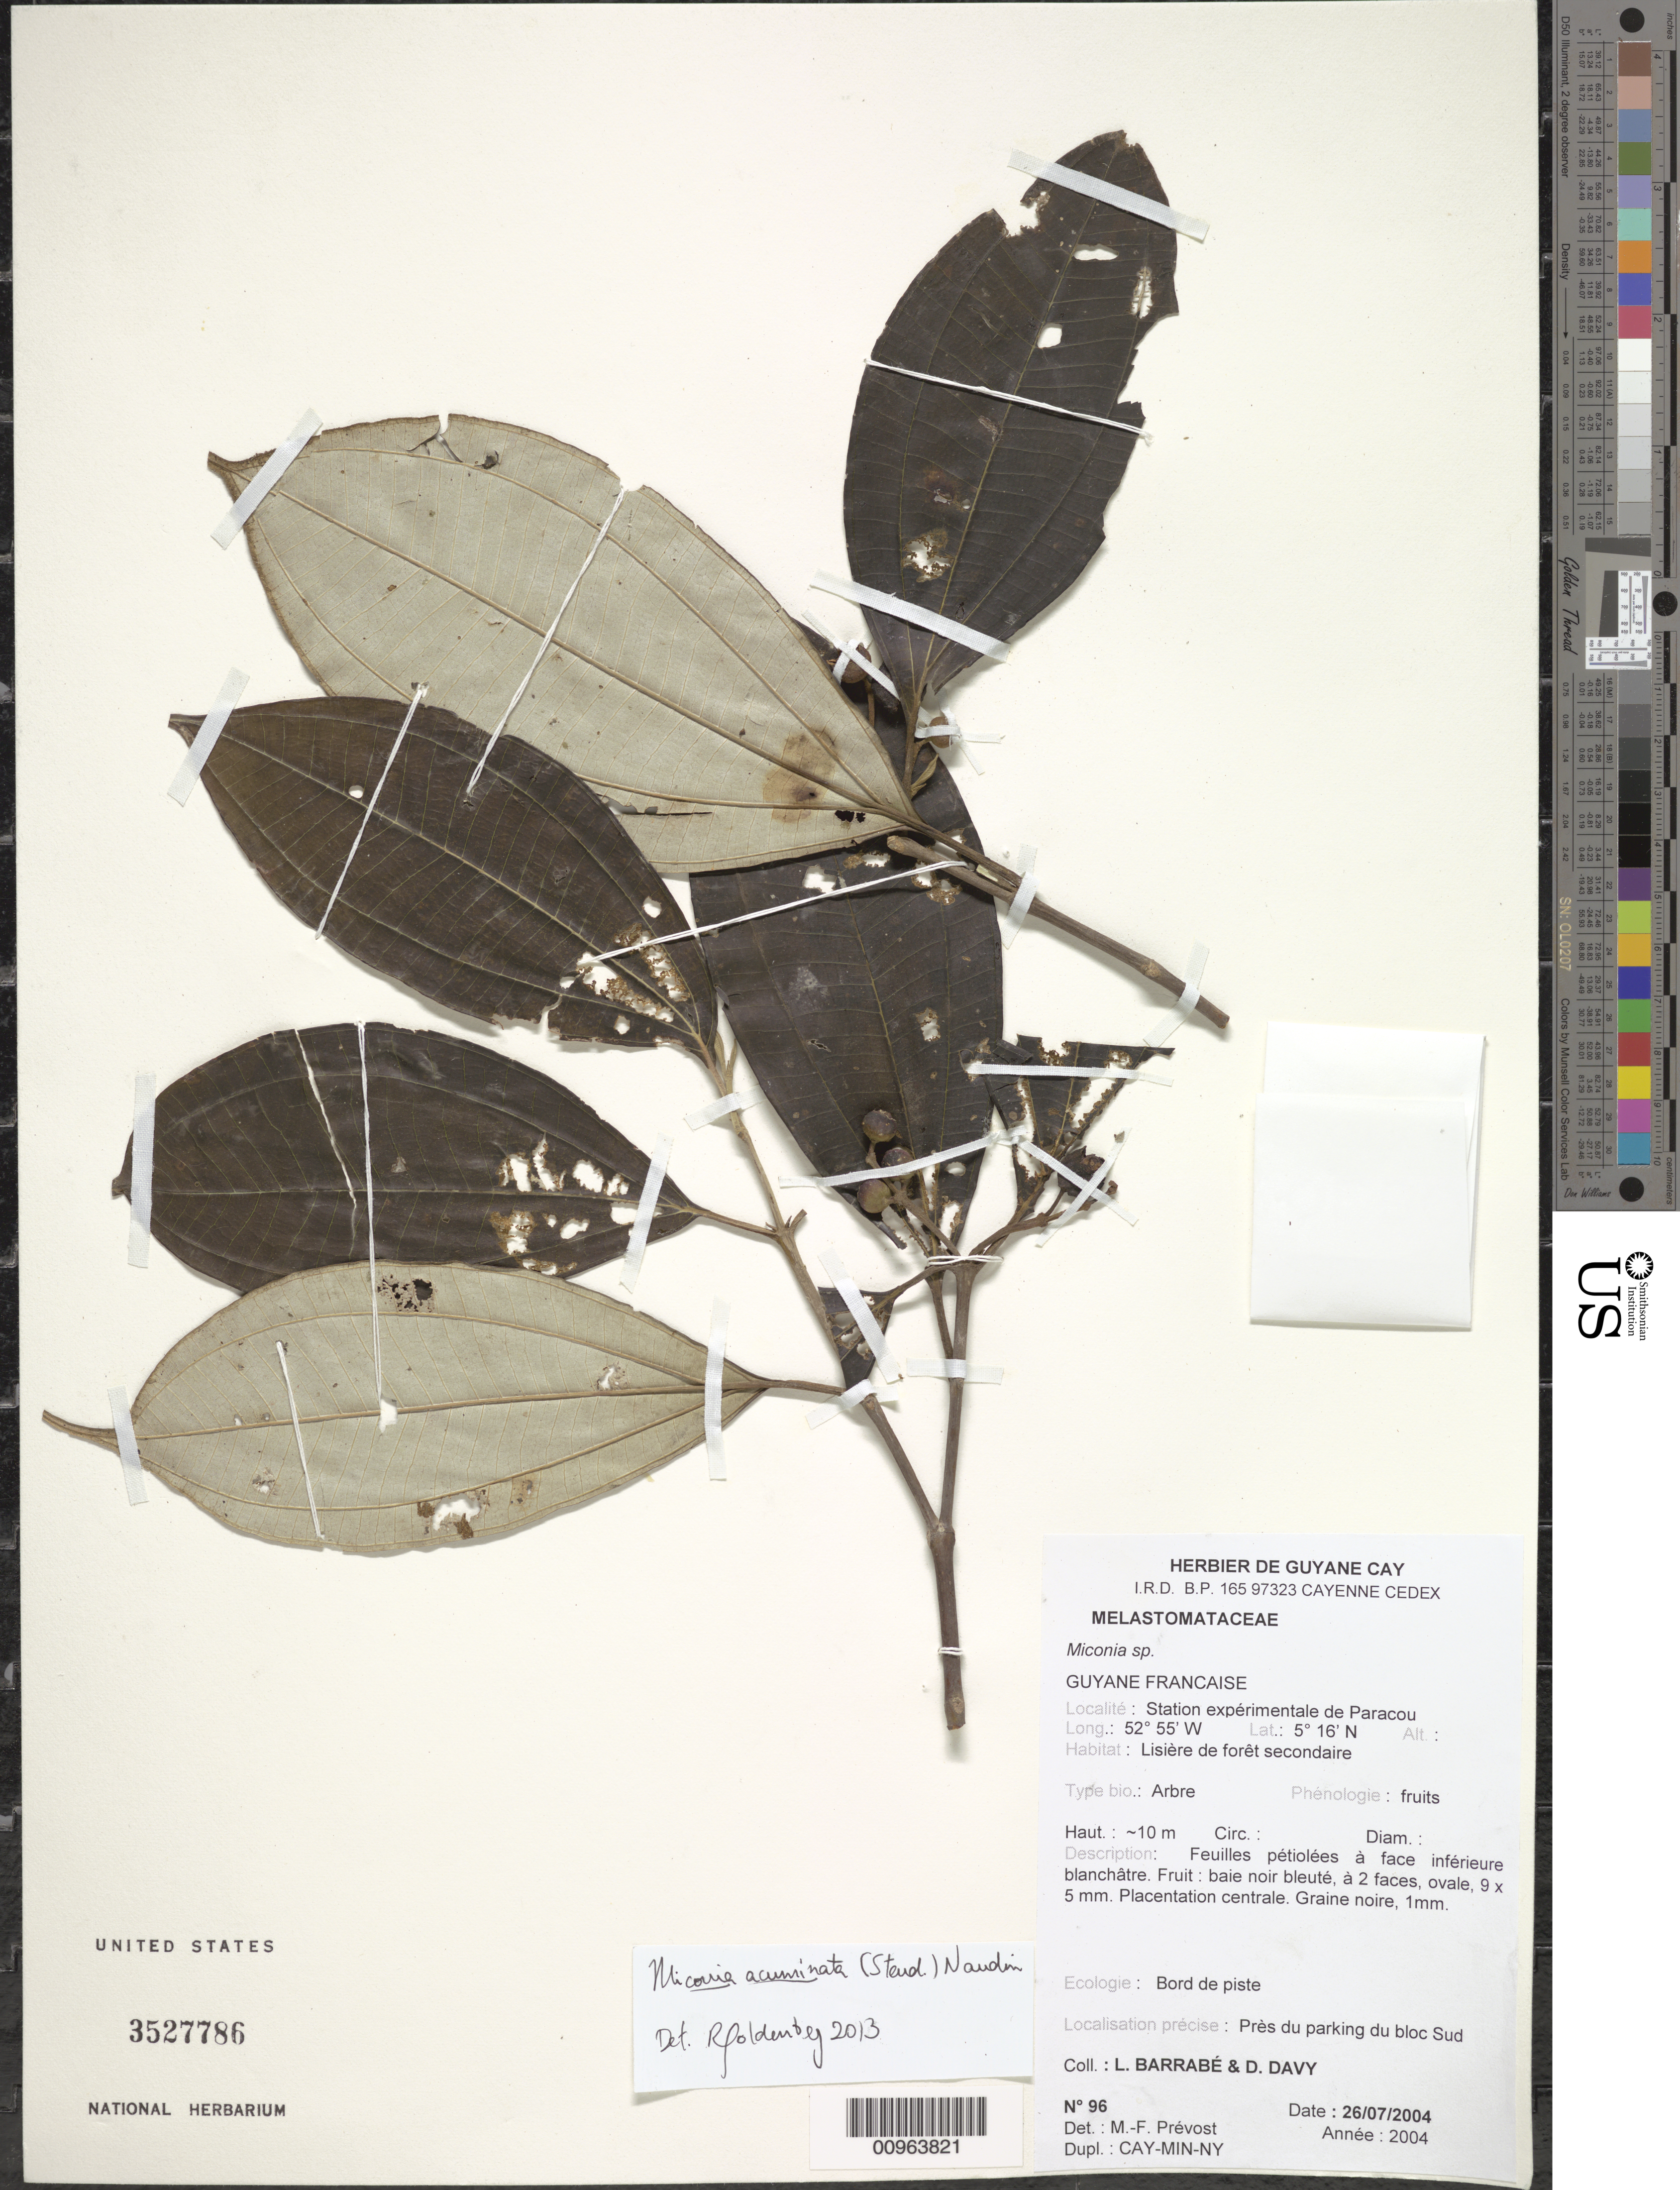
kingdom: Plantae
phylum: Tracheophyta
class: Magnoliopsida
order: Myrtales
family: Melastomataceae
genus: Miconia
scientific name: Miconia acuminata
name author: (Steud.) Naudin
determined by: Goldenberg, R.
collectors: L. Barrabé & D. Davy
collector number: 96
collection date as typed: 26-Jul-04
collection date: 2004-07-26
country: French Guiana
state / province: Cayenne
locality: Station experimentale de Paracou. Pres du parking du bloc Sud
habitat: Lisière de forêt secondaire; bord de piste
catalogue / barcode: US 3527786